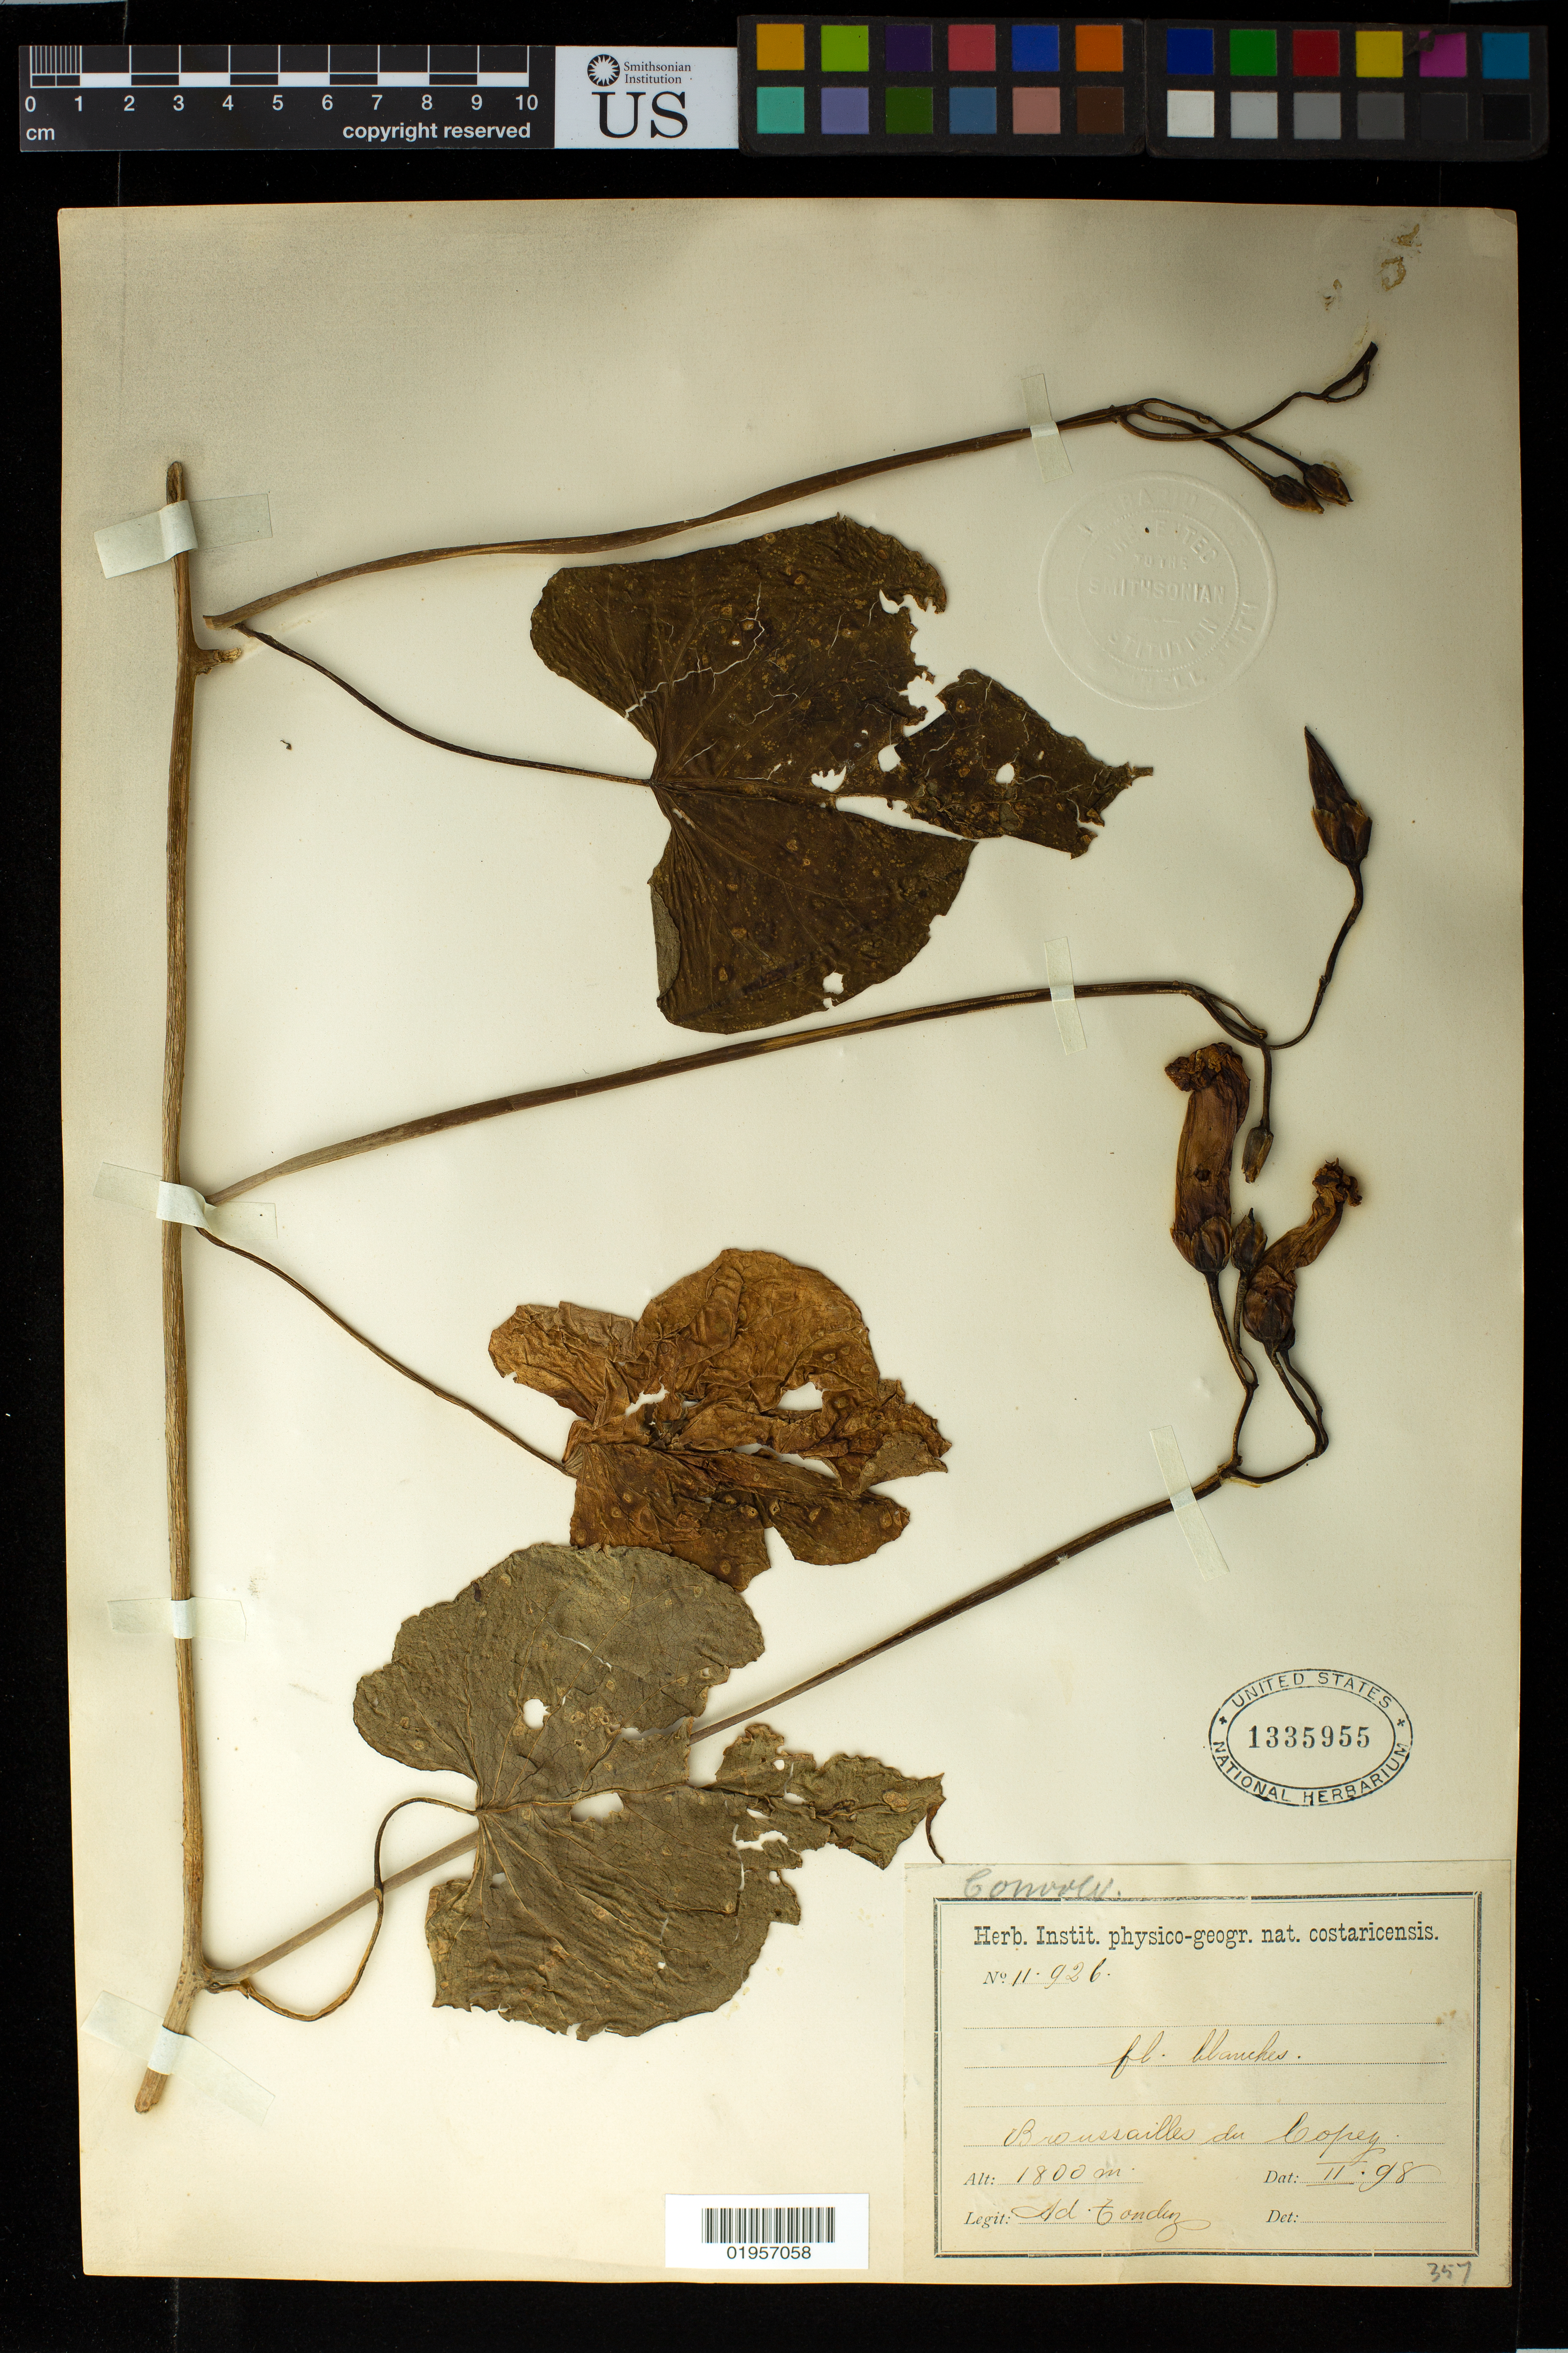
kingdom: Plantae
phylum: Tracheophyta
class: Magnoliopsida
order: Solanales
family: Convolvulaceae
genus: Ipomoea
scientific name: Ipomoea chiriquiensis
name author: Standl. in Woodson & Schery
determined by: Austin, D. F.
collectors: A. Tonduz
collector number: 11926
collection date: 1898-02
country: Costa Rica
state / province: San José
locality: Braussailles du Copey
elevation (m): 1800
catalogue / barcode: US 1335955